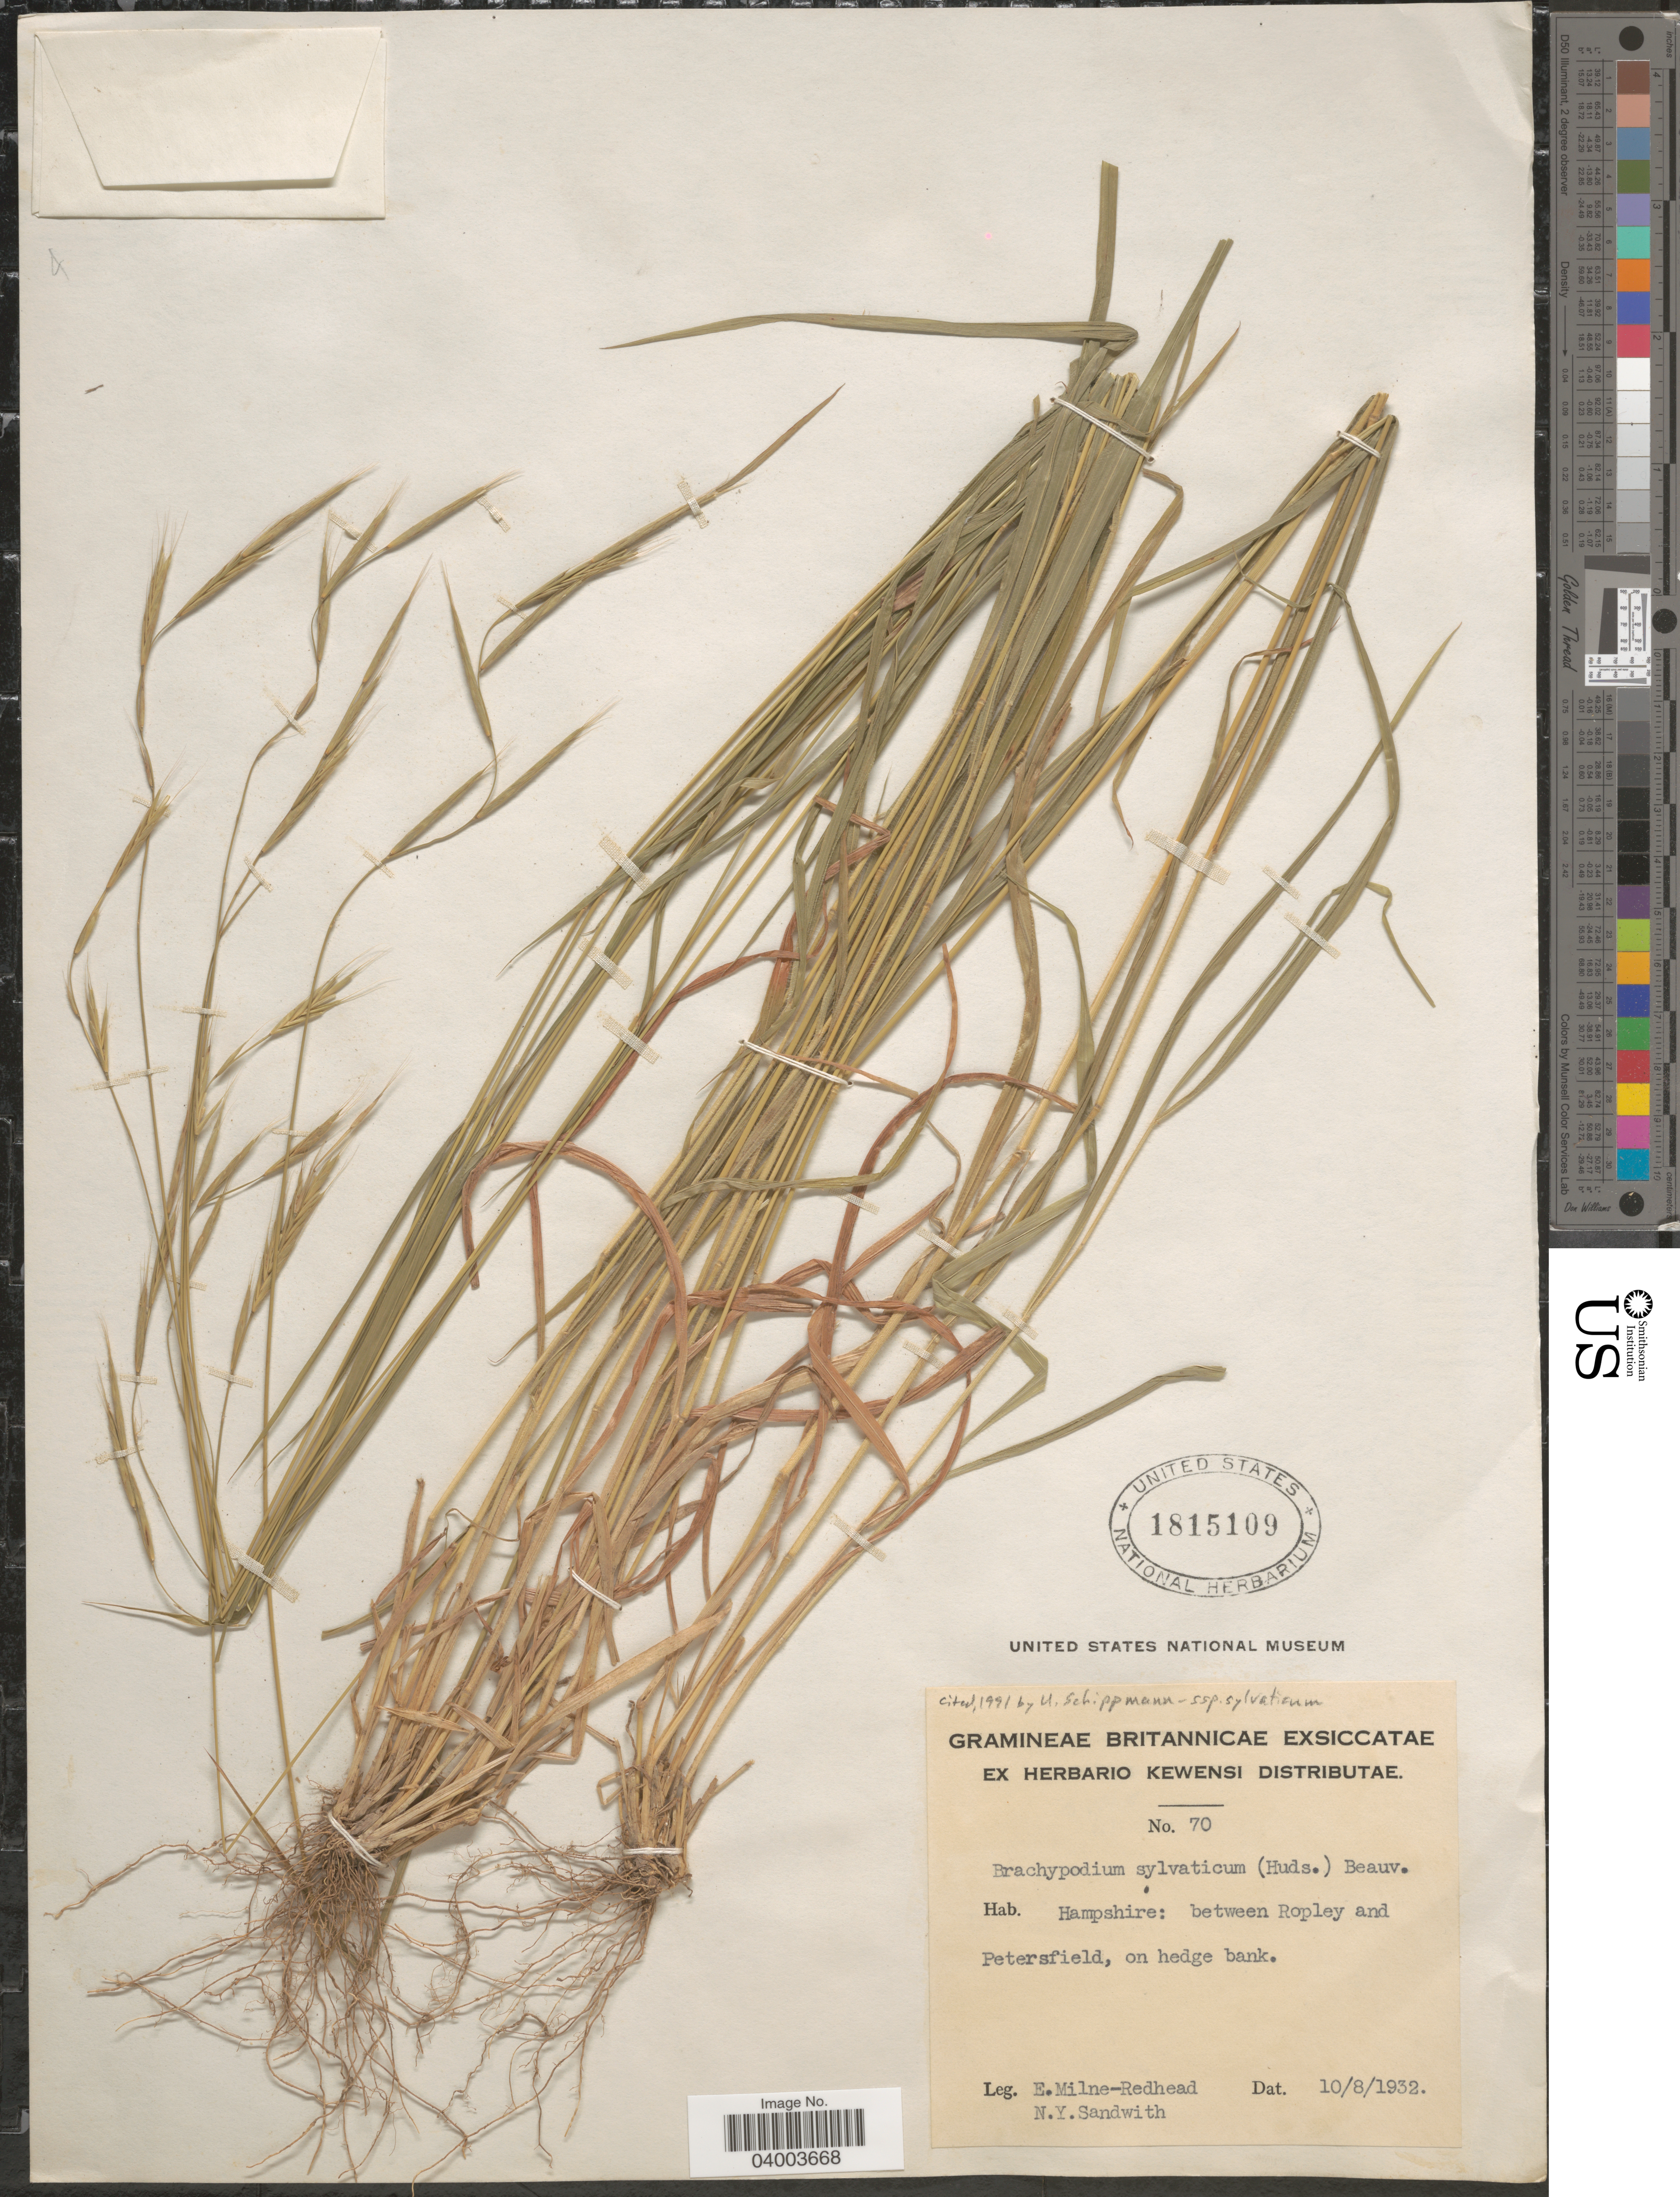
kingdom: Plantae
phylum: Tracheophyta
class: Liliopsida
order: Poales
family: Poaceae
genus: Brachypodium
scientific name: Brachypodium sylvaticum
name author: (Huds.) P. Beauv.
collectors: E. W. Milne-Redhead & N. Y. Sandwith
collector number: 70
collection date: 1932-08-10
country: United Kingdom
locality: Hampshire: between Ropley and Petersfield, on hedge bank.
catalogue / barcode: US 1815109